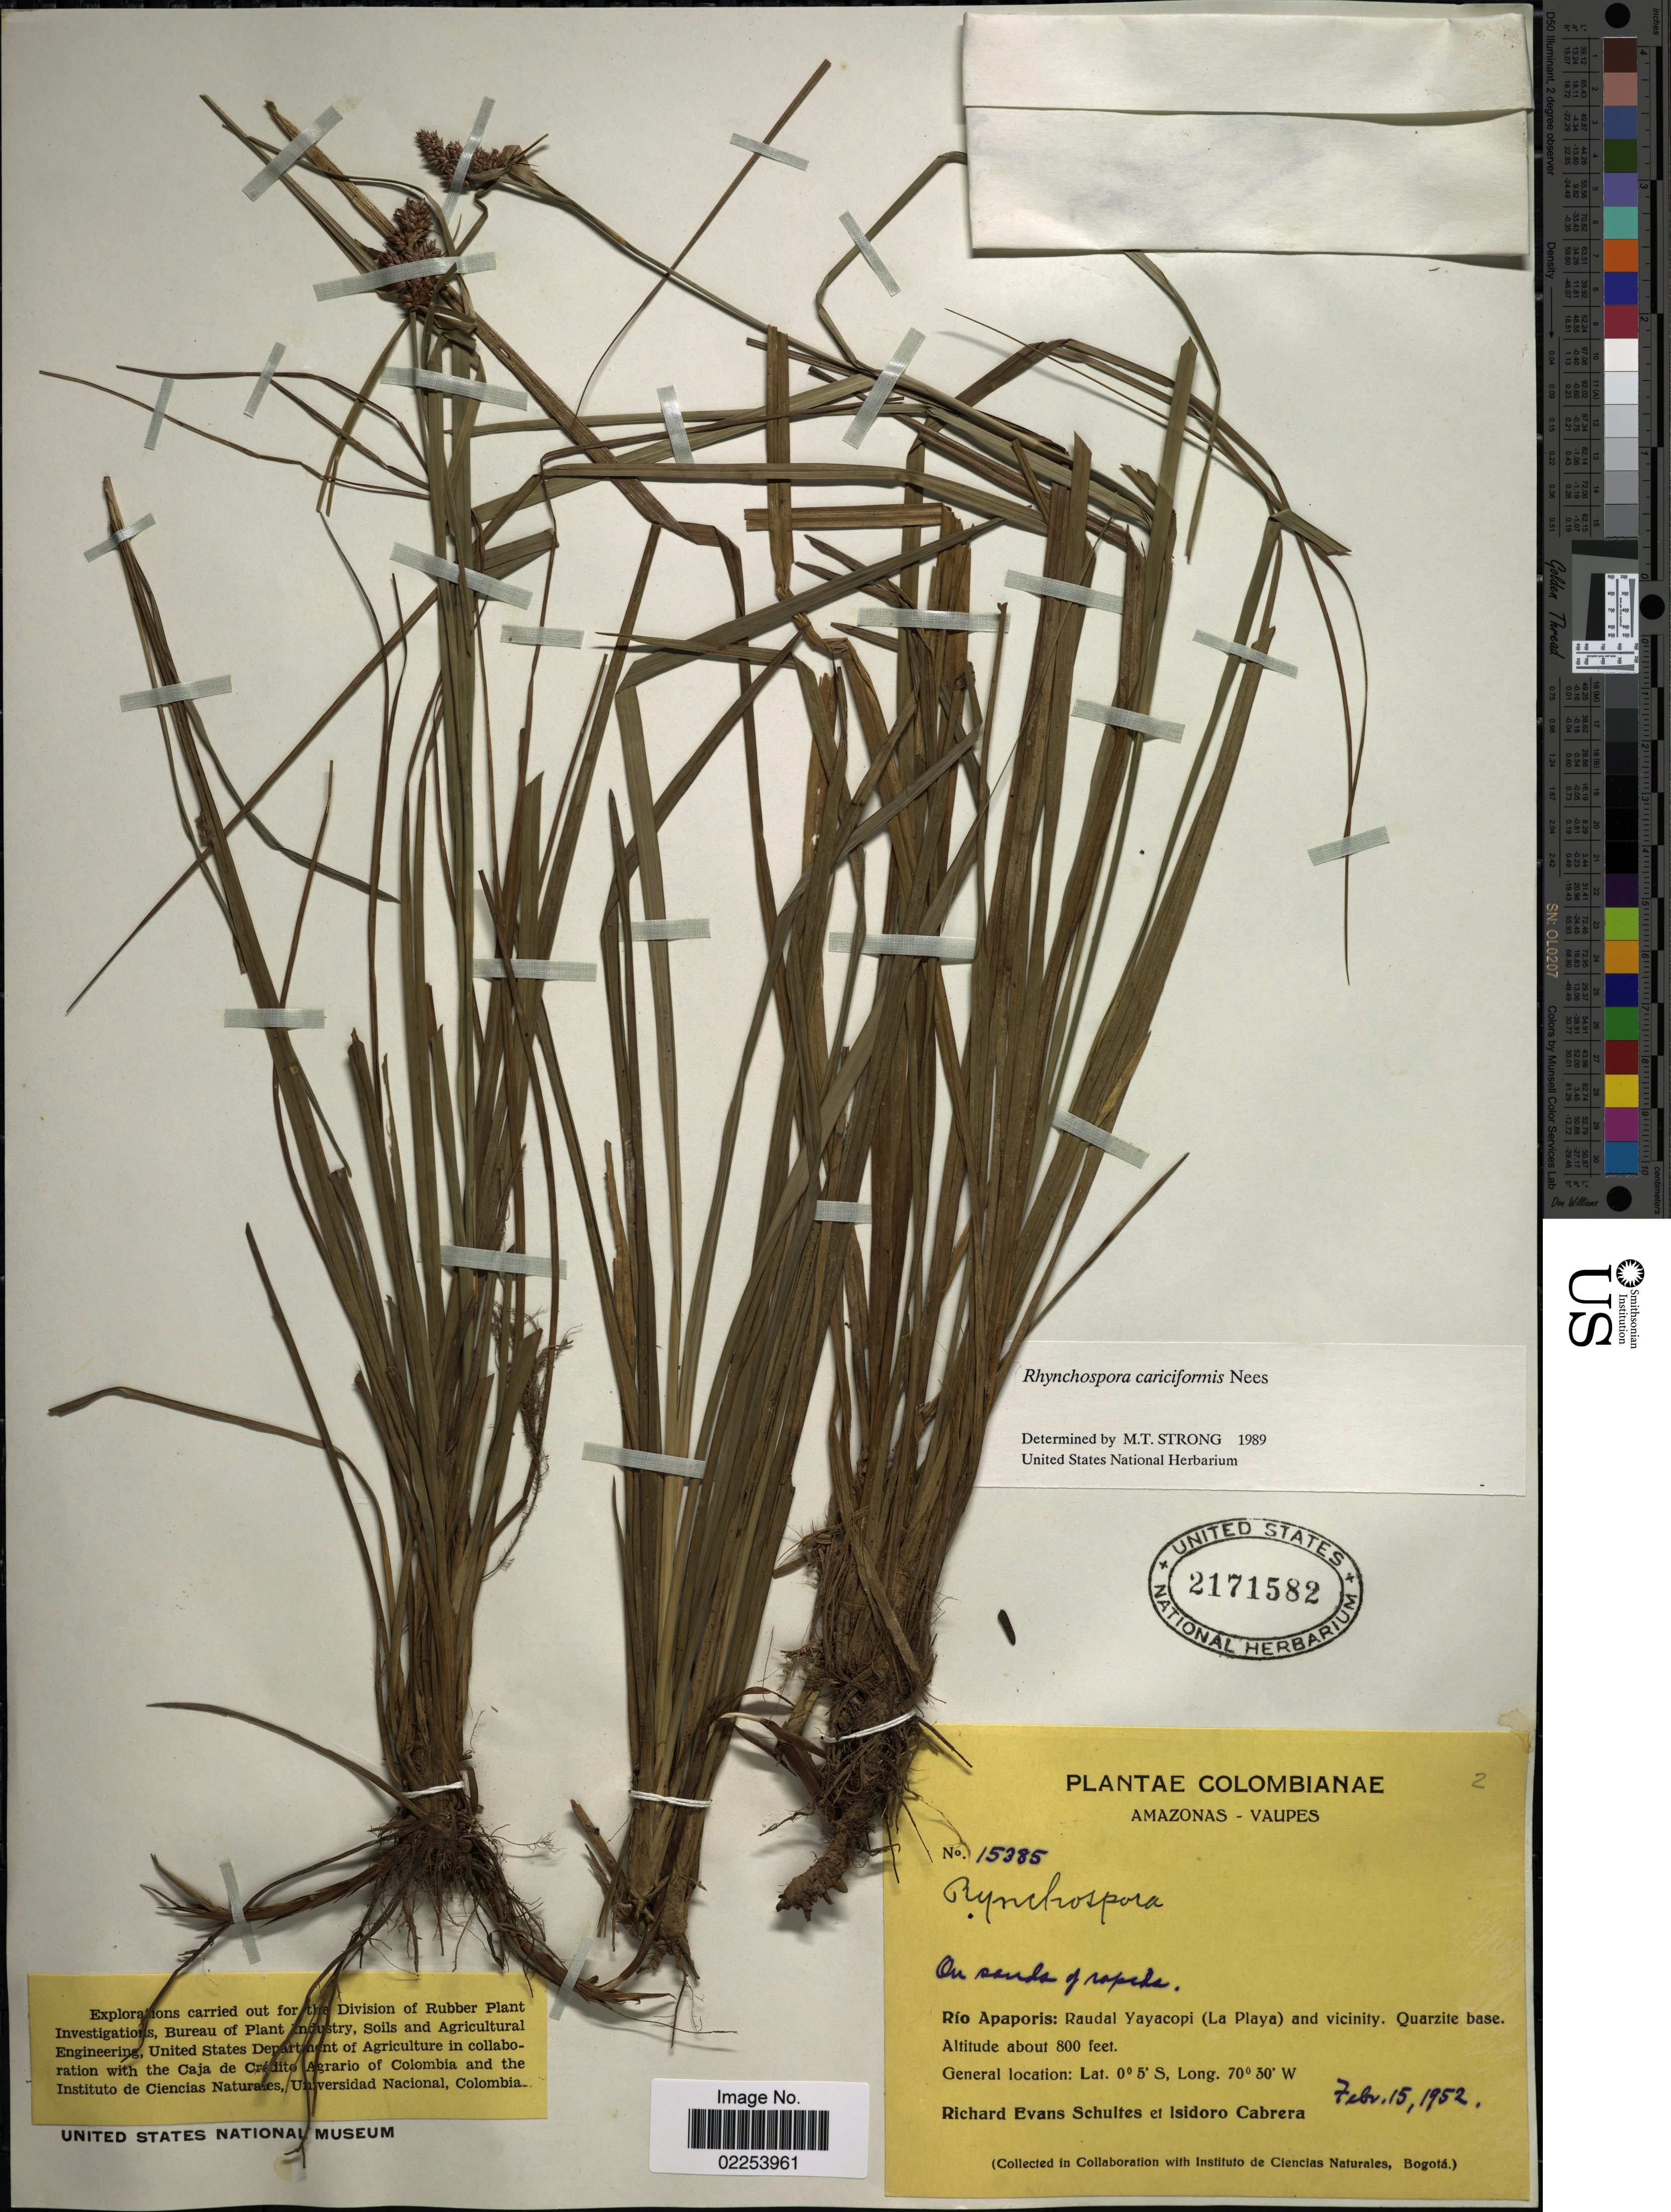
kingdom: Plantae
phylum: Tracheophyta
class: Liliopsida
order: Poales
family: Cyperaceae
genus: Rhynchospora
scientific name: Rhynchospora cariciformis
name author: Nees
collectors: R. E. Schultes & I. Cabrera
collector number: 15385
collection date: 1952-02-15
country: Colombia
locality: Amazonas - Vaupes, Rio Apaporis, Raudal Yayacopi (La Playa) and vicinity. Quarzite base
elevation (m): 244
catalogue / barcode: US 2171582